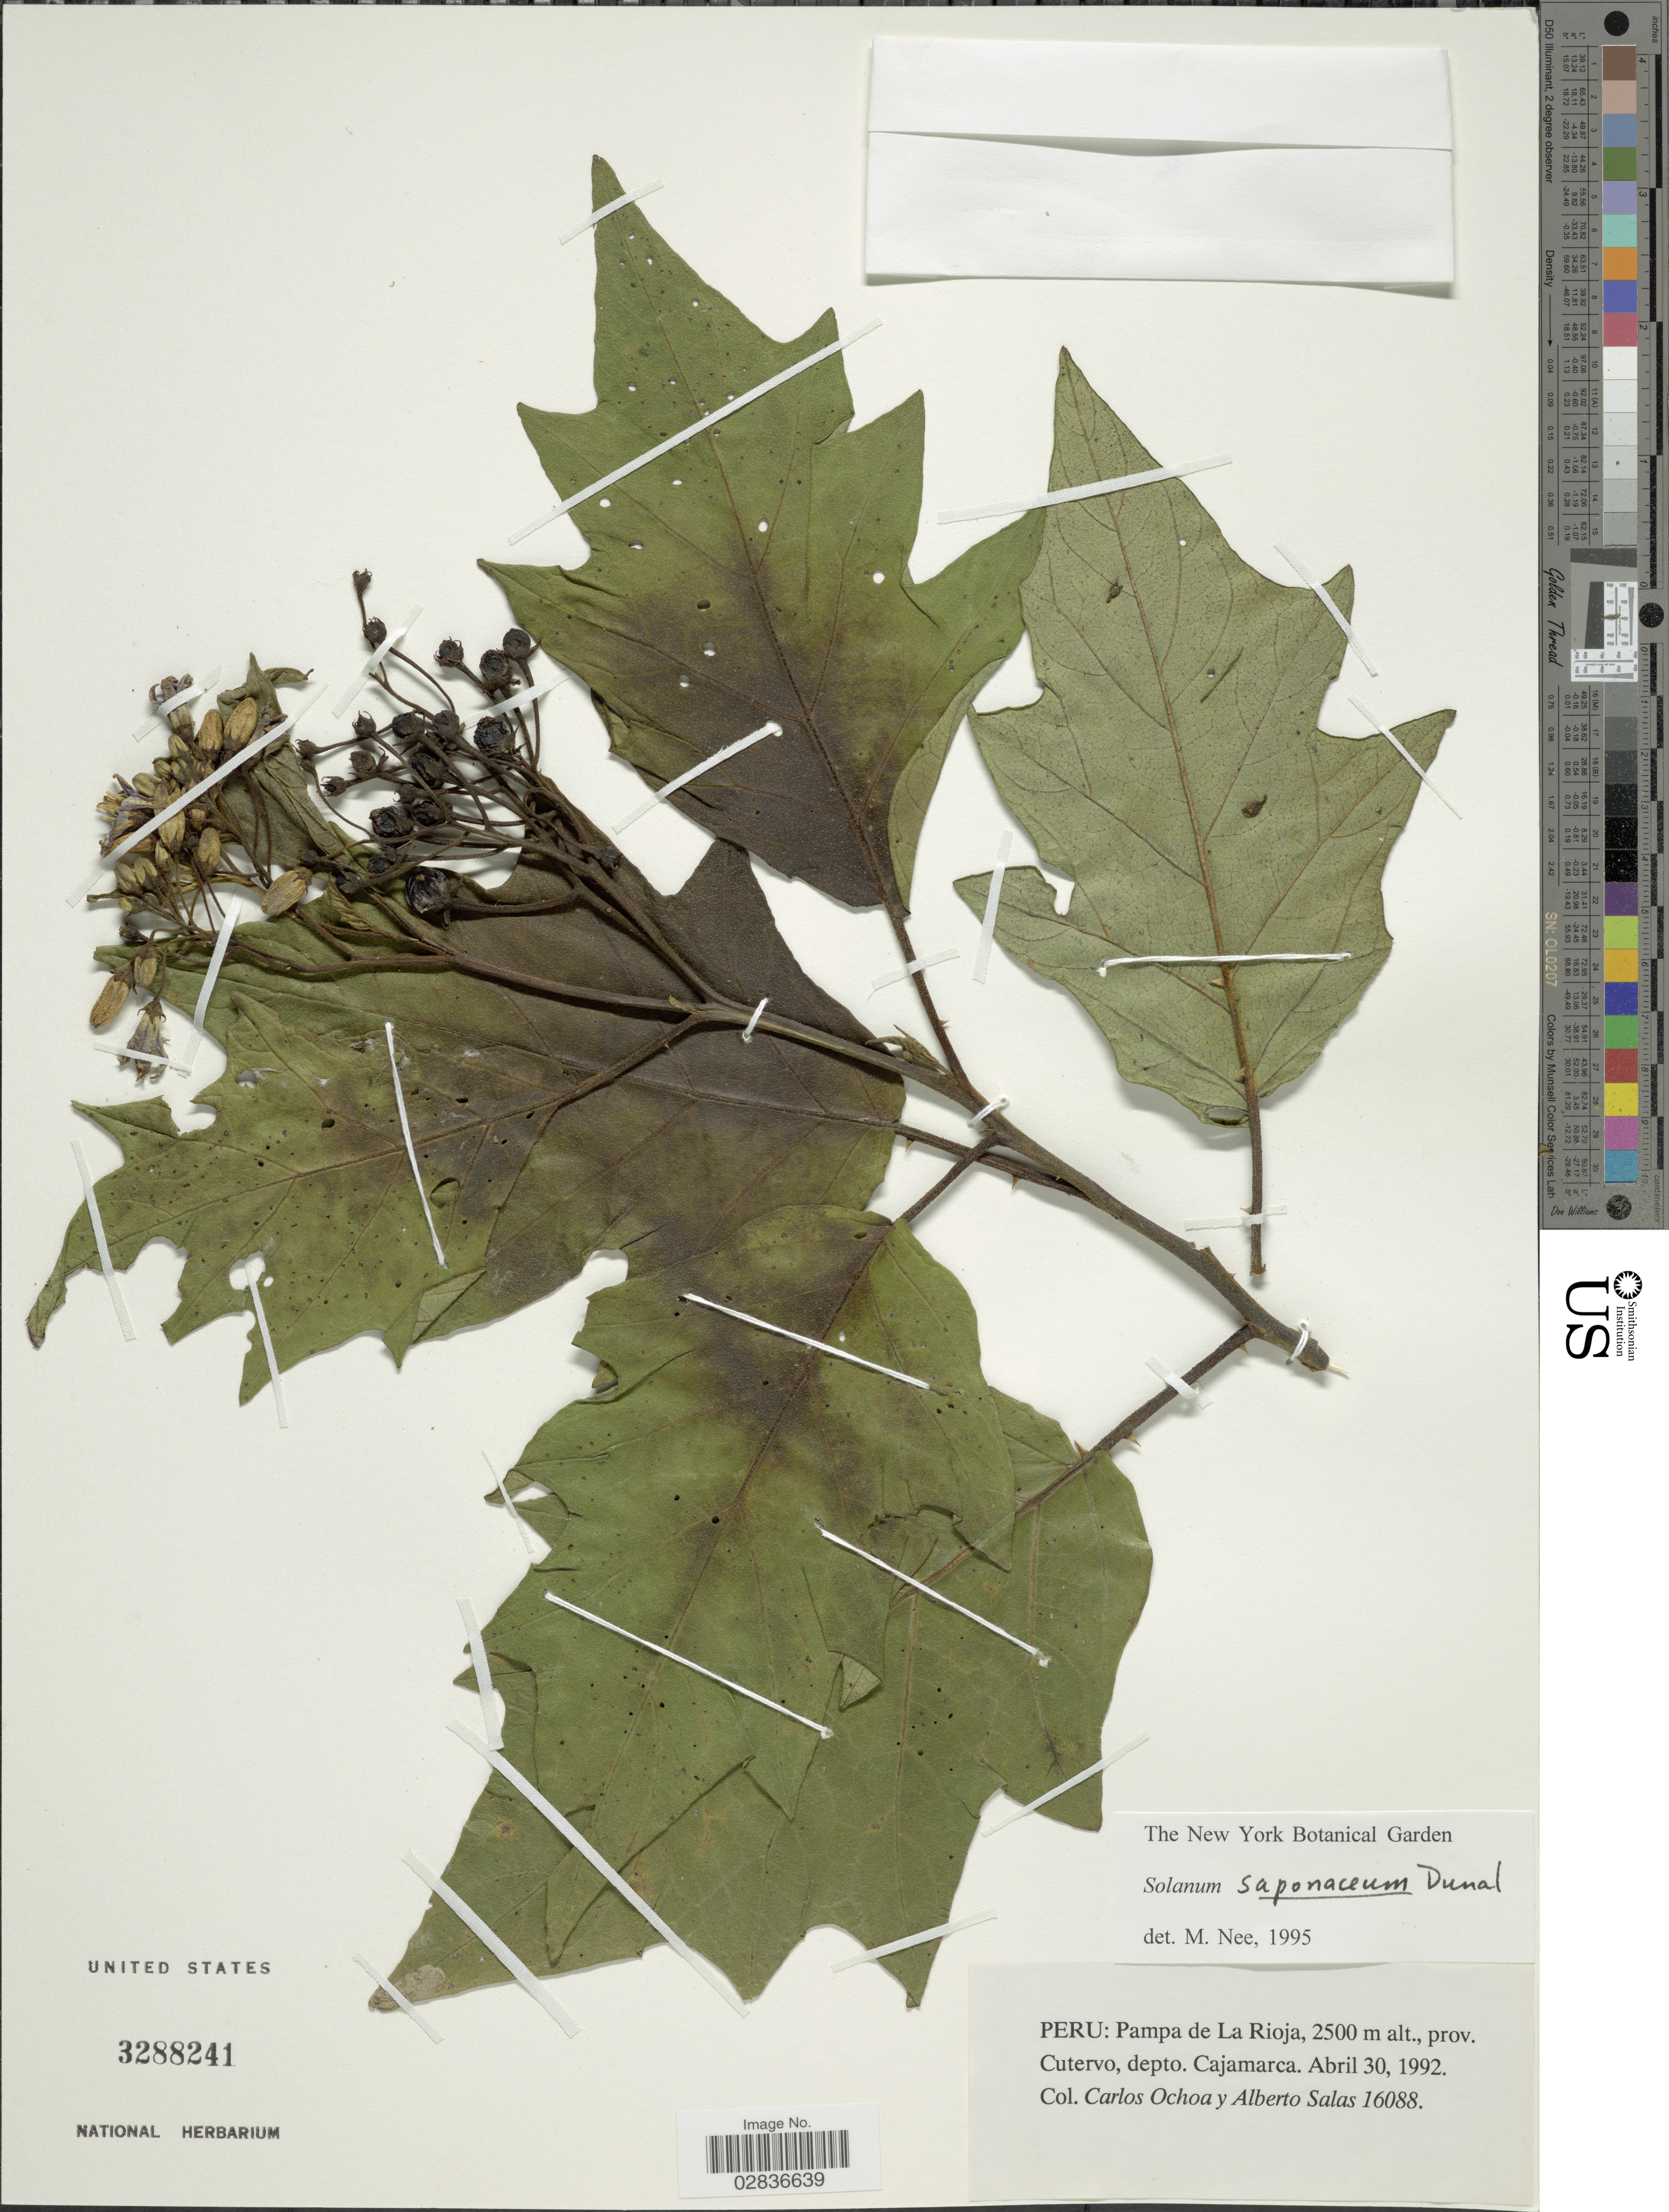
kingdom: Plantae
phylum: Tracheophyta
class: Magnoliopsida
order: Solanales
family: Solanaceae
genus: Solanum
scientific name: Solanum saponaceum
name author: Dunal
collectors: C. Ochoa & A. Salas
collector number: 16088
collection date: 1992-04-30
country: Peru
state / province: Cajamarca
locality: Pampa de La Rioja, prov. Cutervo, depto. Cajamarca.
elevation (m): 2500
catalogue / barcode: US 3288241